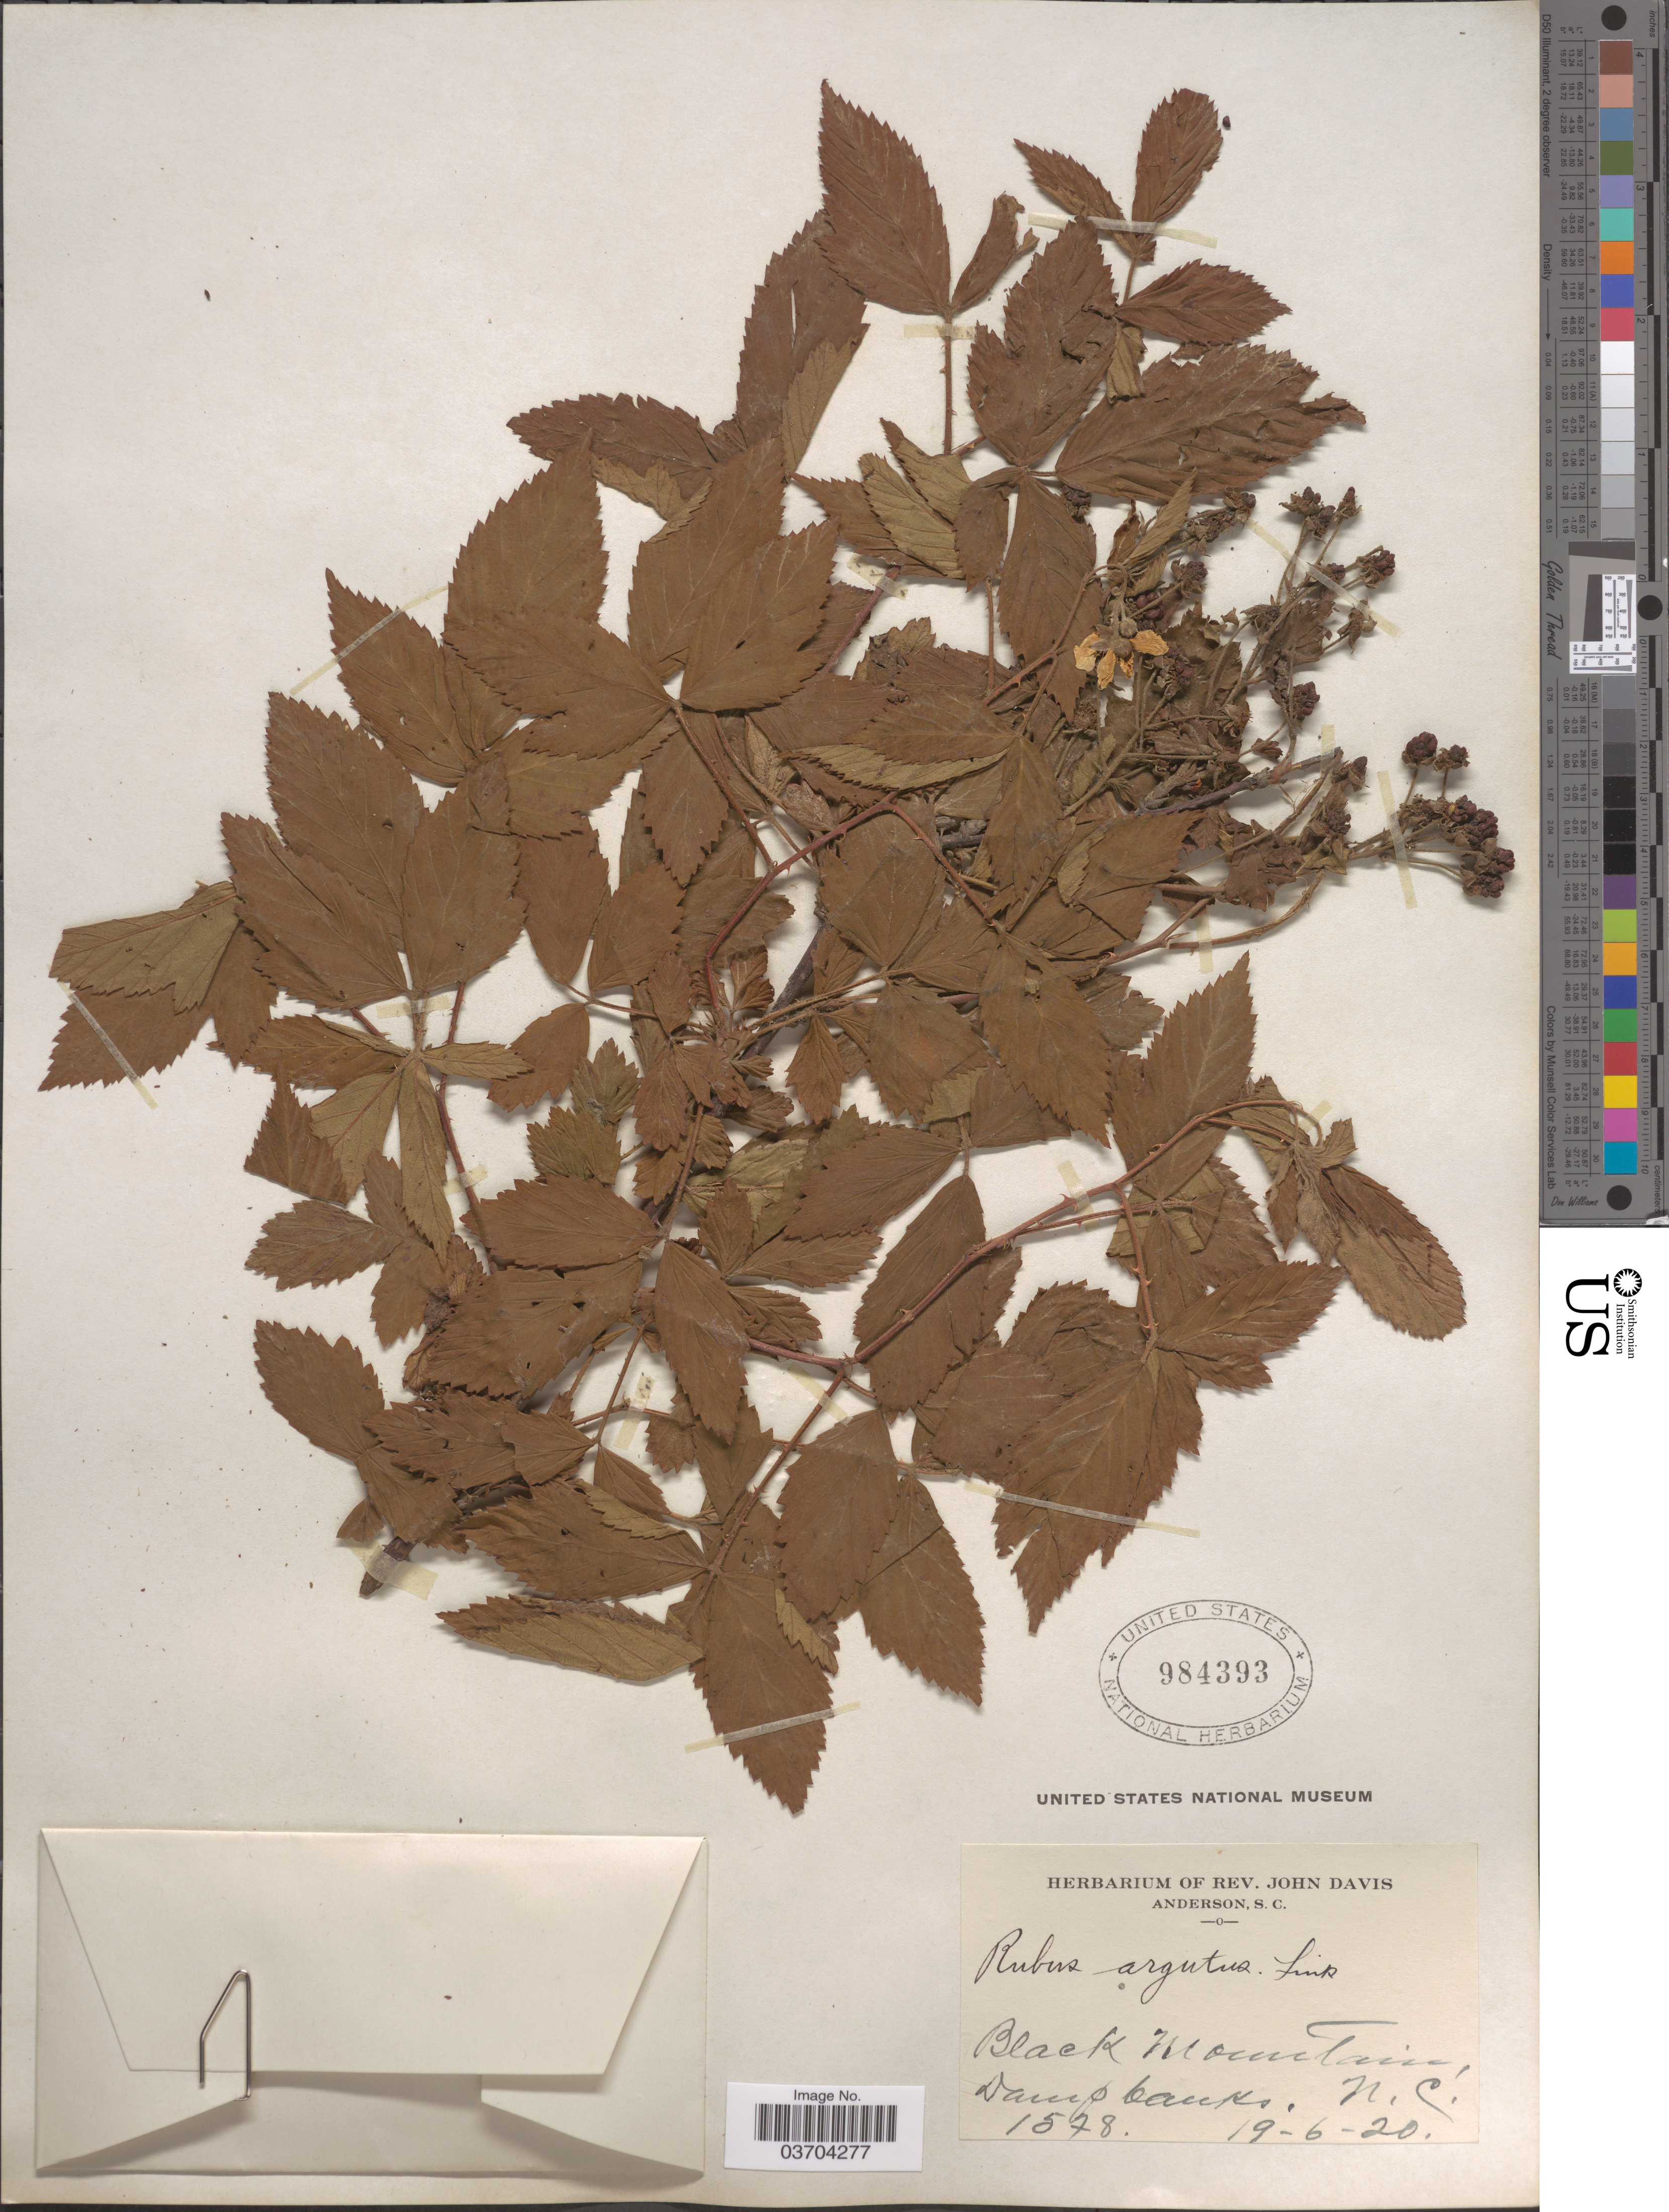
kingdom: Plantae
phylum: Tracheophyta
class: Magnoliopsida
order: Rosales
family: Rosaceae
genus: Rubus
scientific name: Rubus argutus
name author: Link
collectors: ex herb. Rev. John Davis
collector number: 1578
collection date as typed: Transcribed d/m/y: 19/5/20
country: United States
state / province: North Carolina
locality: Black Mountain, Damp banks.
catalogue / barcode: US 984393